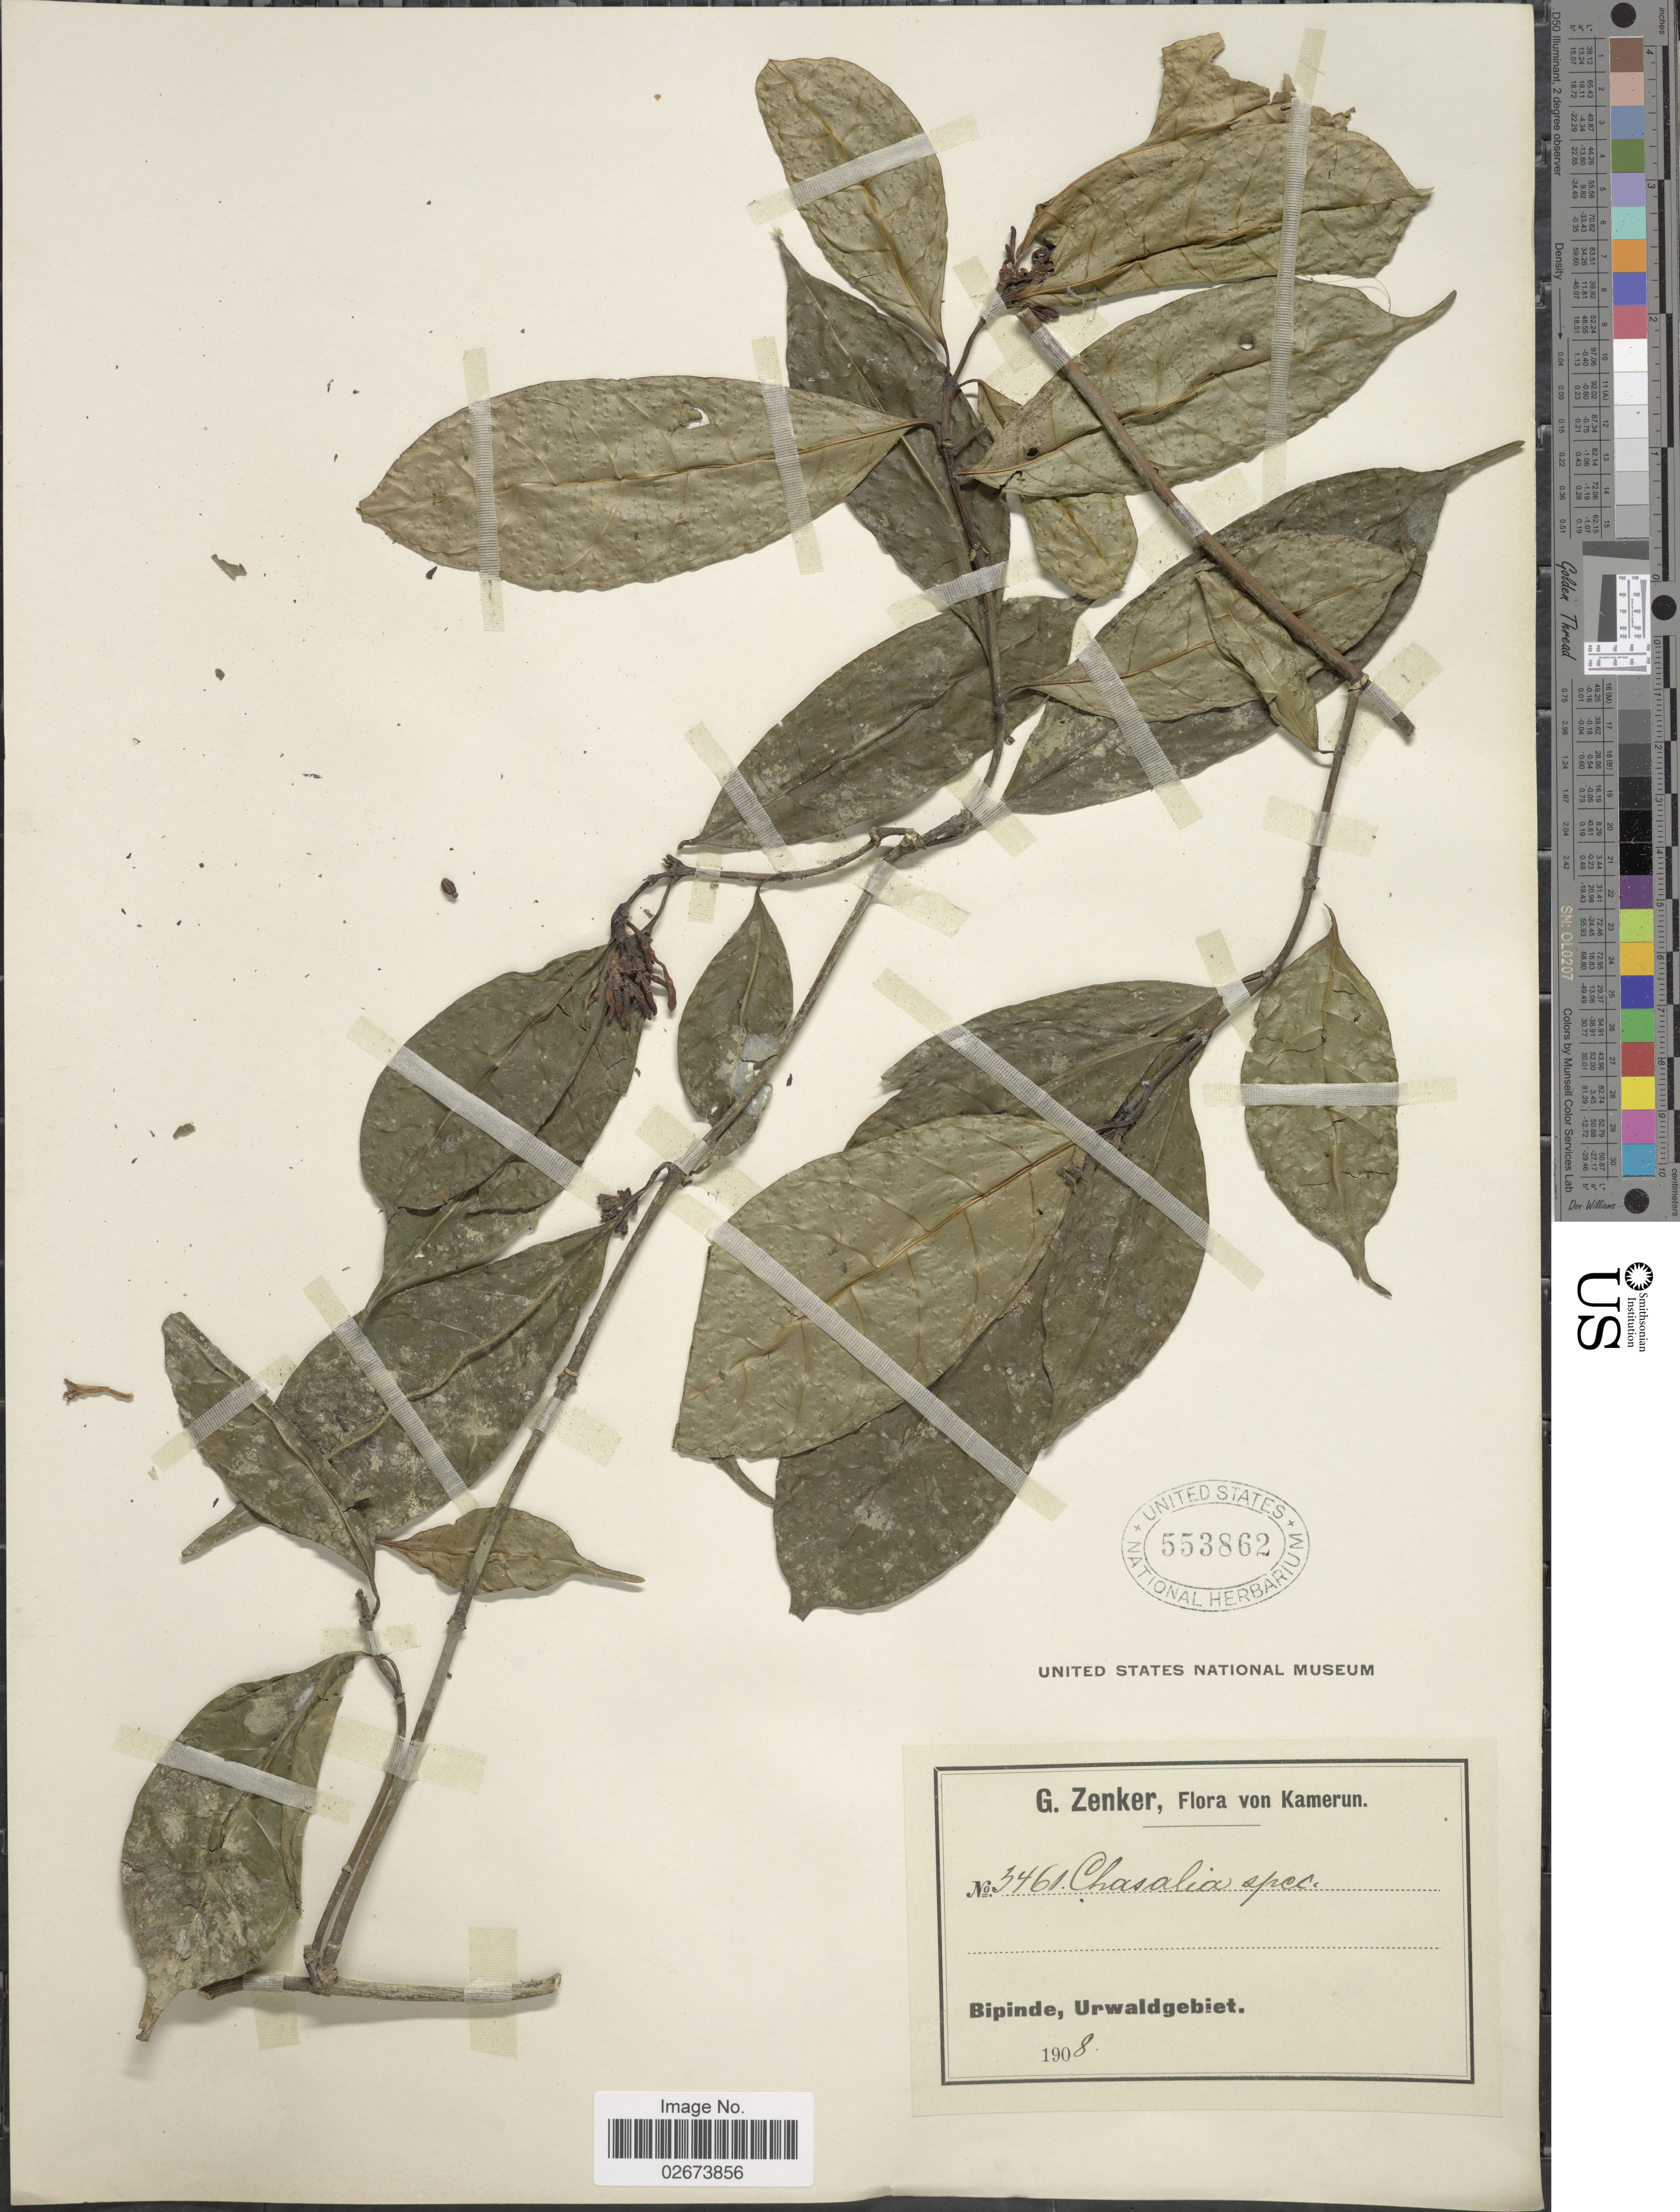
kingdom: Plantae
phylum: Tracheophyta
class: Magnoliopsida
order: Gentianales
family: Rubiaceae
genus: Chassalia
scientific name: Chassalia sp.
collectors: G. A. Zenker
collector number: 3461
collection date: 1908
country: Cameroon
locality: Kamerun, Bipinde, Urwaldgebiet.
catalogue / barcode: US 553862